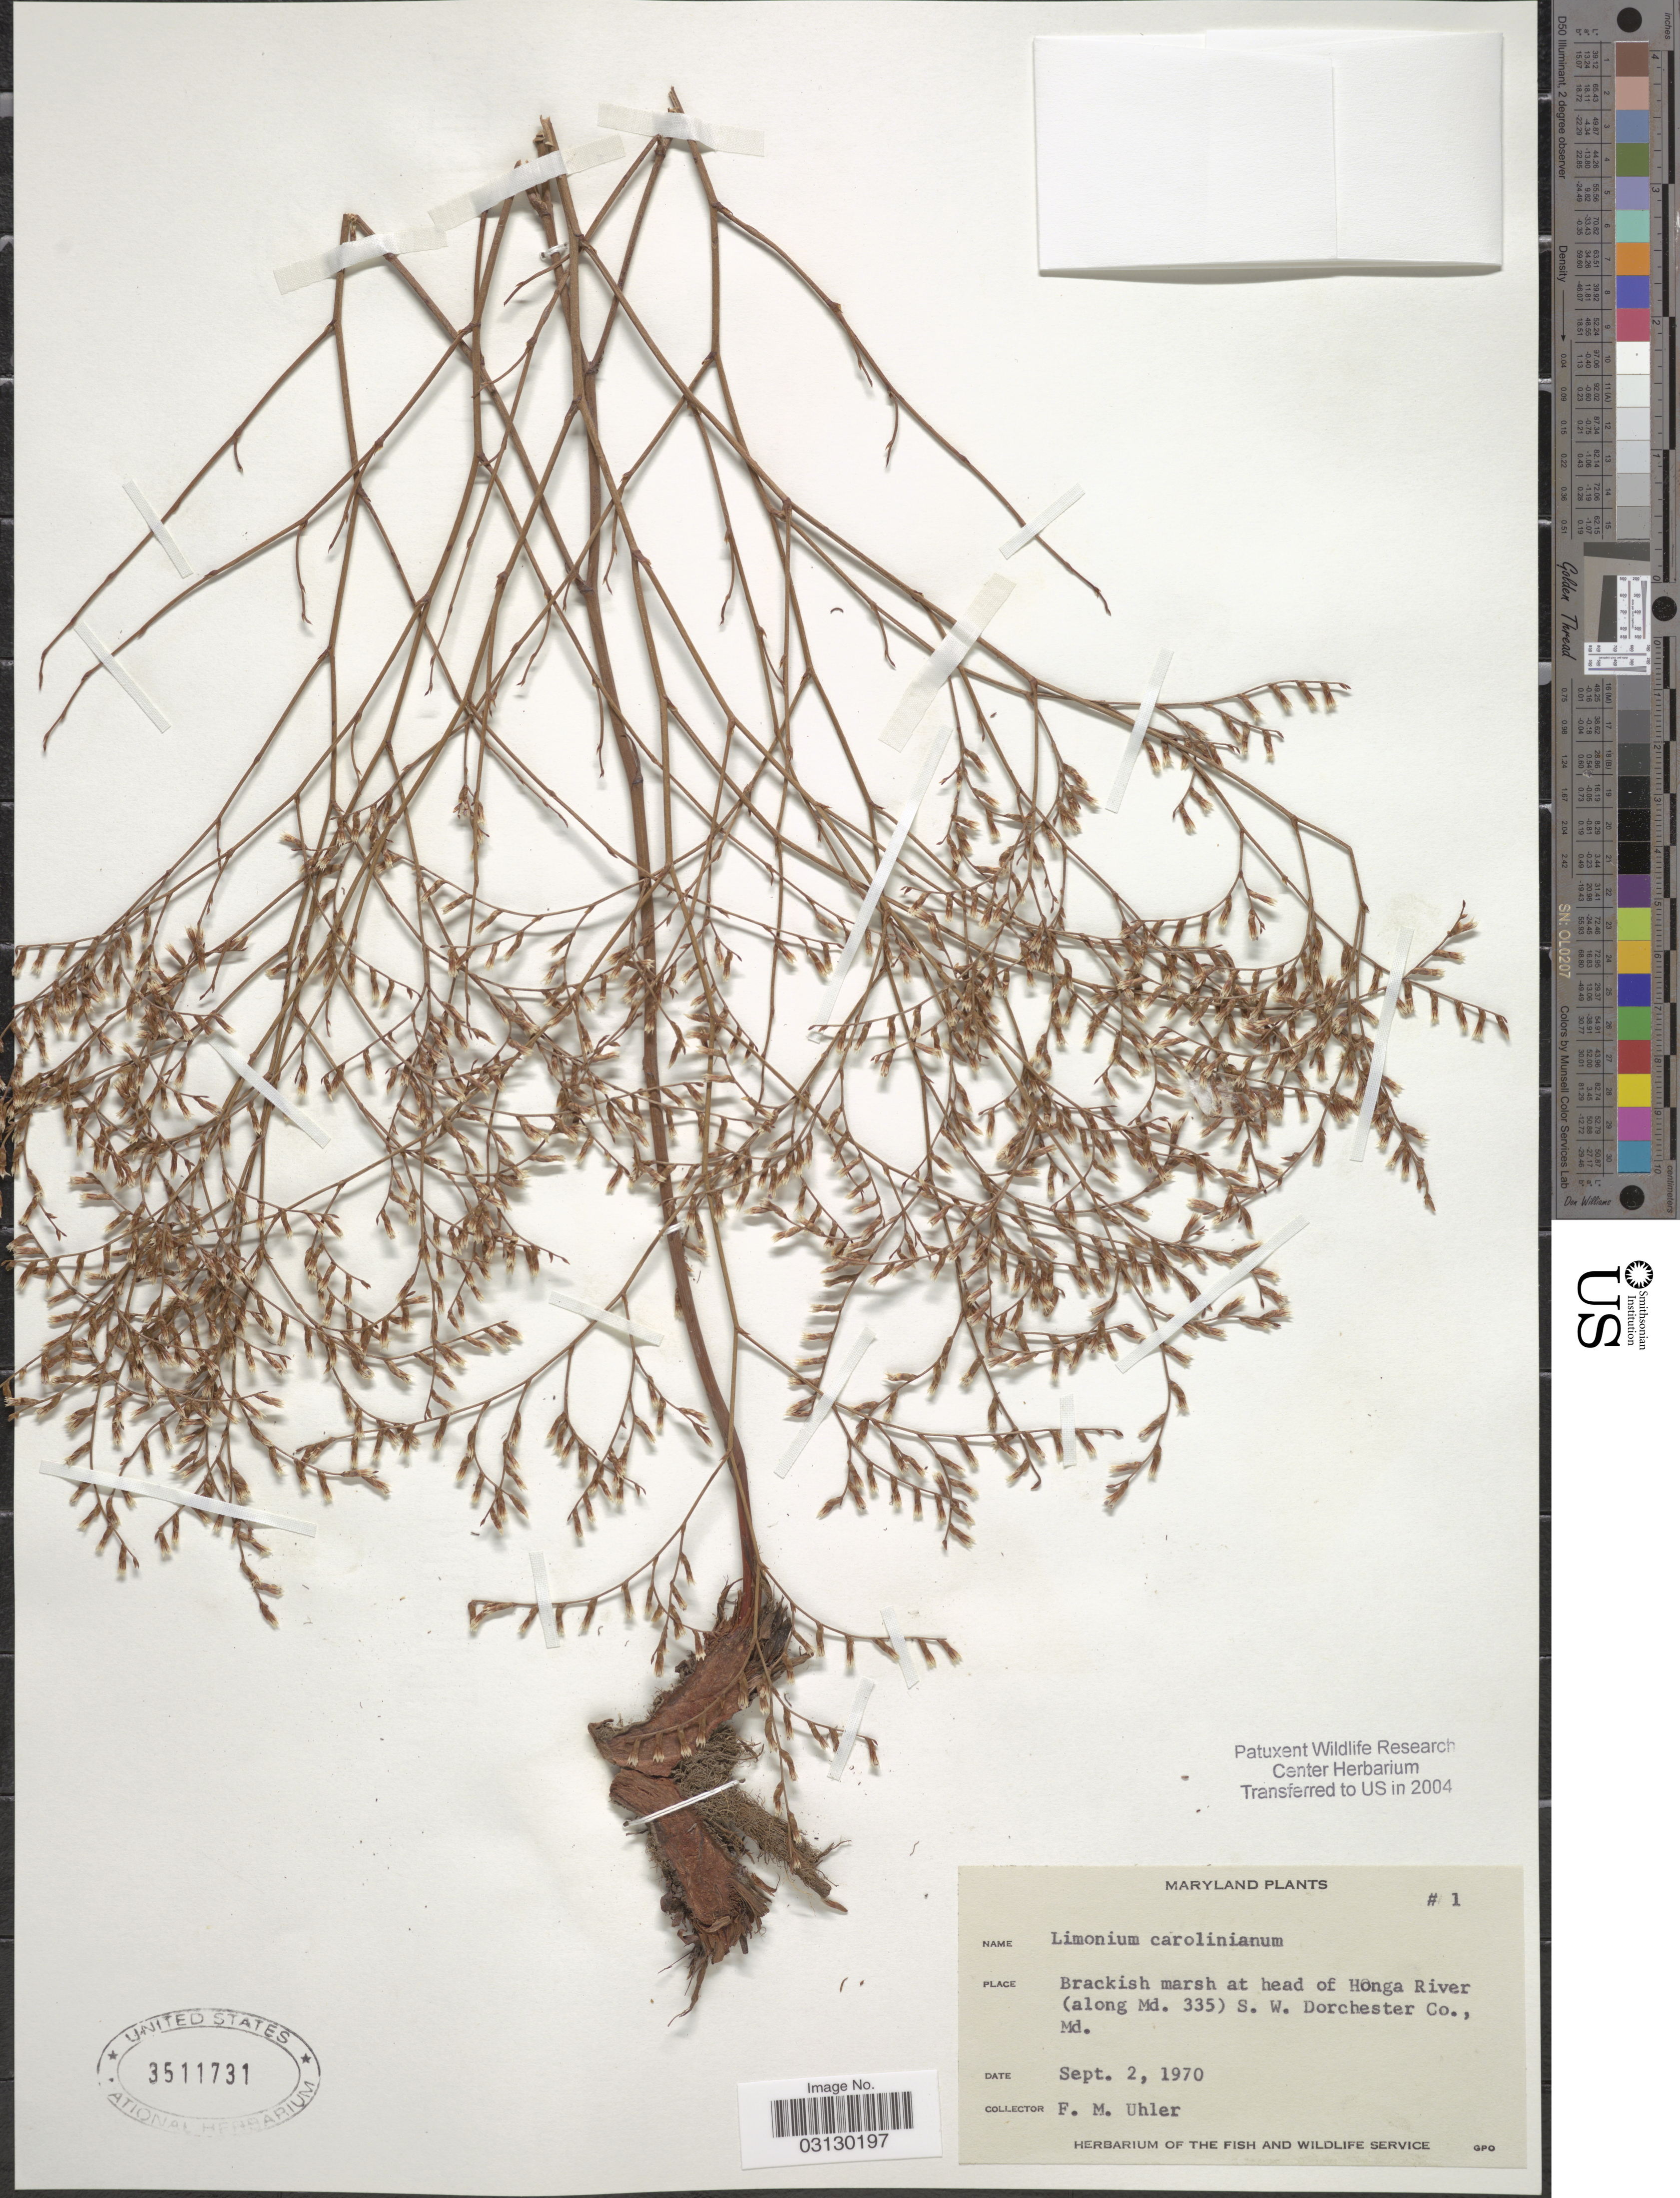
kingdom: Plantae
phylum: Tracheophyta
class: Magnoliopsida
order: Caryophyllales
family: Plumbaginaceae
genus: Limonium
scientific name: Limonium carolinianum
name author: (Walter) Britton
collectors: F. M. Uhler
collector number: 1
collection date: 1970-09-02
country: United States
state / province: Maryland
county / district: Dorchester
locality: Brackish marsh at head of Honga River (along Md. 335) S. W. Dorchester Co.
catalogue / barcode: US 3511731